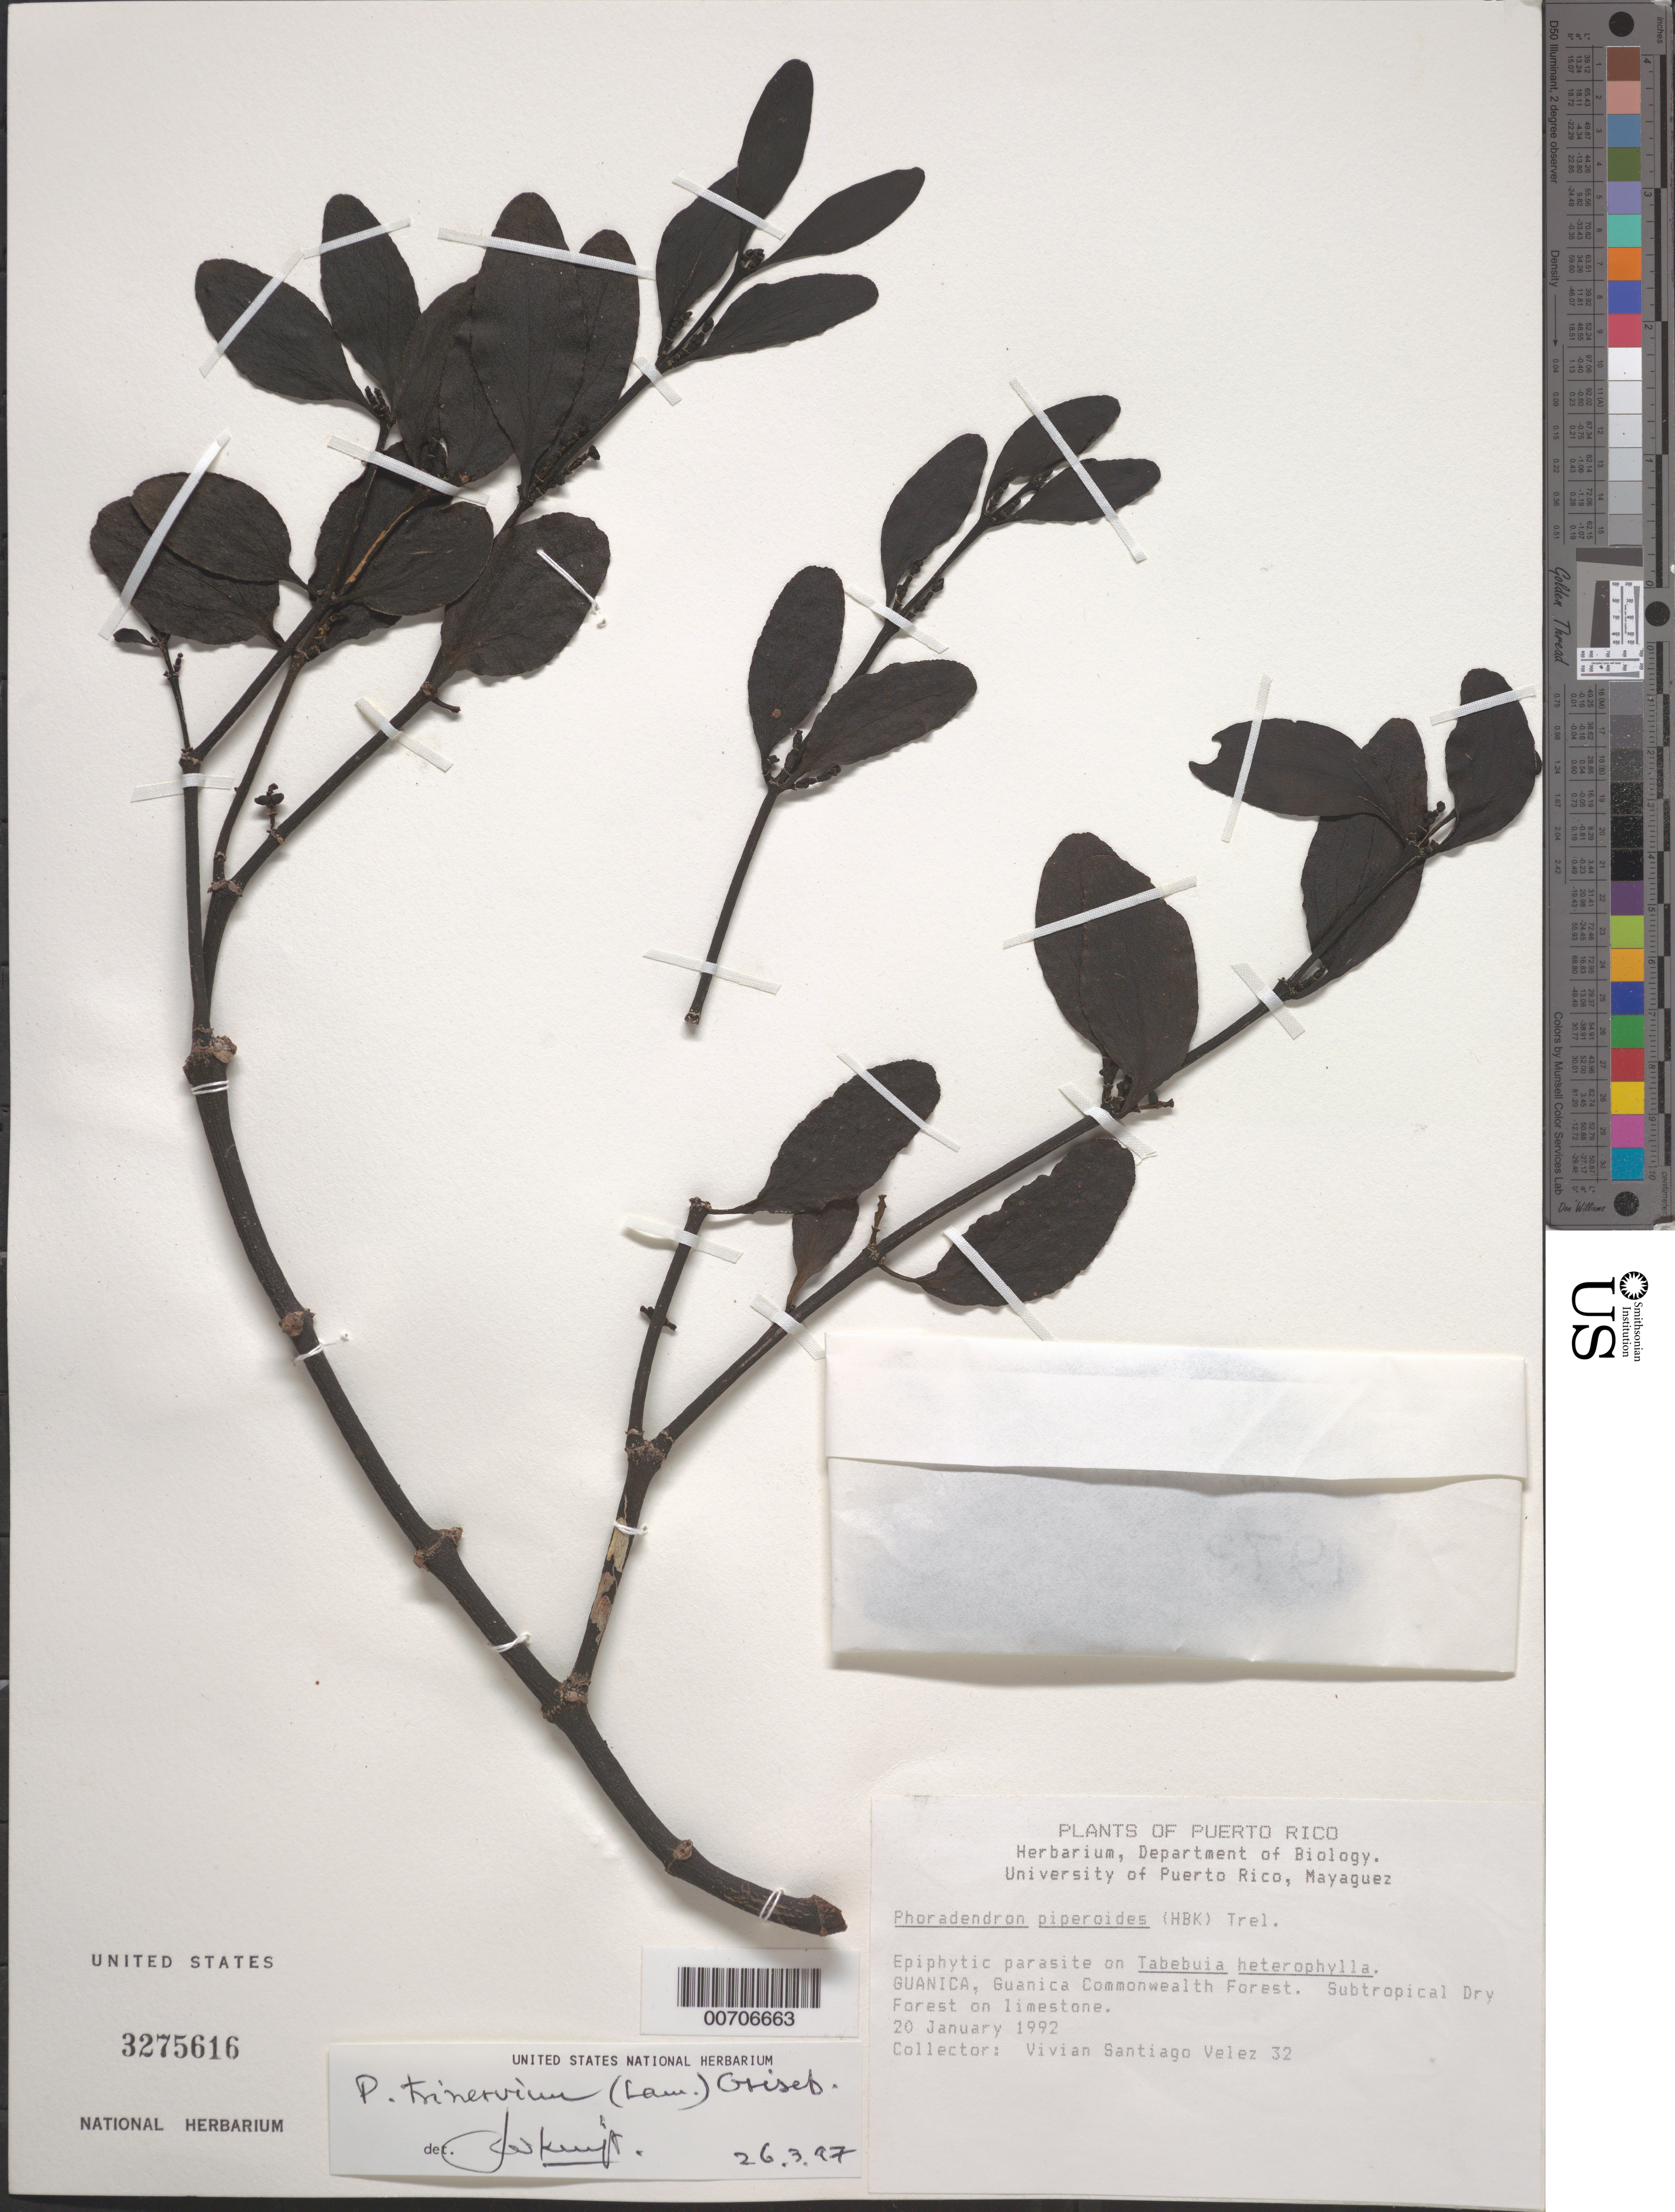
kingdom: Plantae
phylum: Tracheophyta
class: Magnoliopsida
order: Santalales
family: Viscaceae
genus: Phoradendron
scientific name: Phoradendron piperoides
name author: (Kunth) Trel.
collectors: V. Velez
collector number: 32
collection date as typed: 20 Jan 1992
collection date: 1992-01-20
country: Puerto Rico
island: Greater Antilles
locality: Guanica, Guanic Commonwealth Forest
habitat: Subtropical dry forest on limestone; on Tabebuia heterophylla.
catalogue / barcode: US 3275616